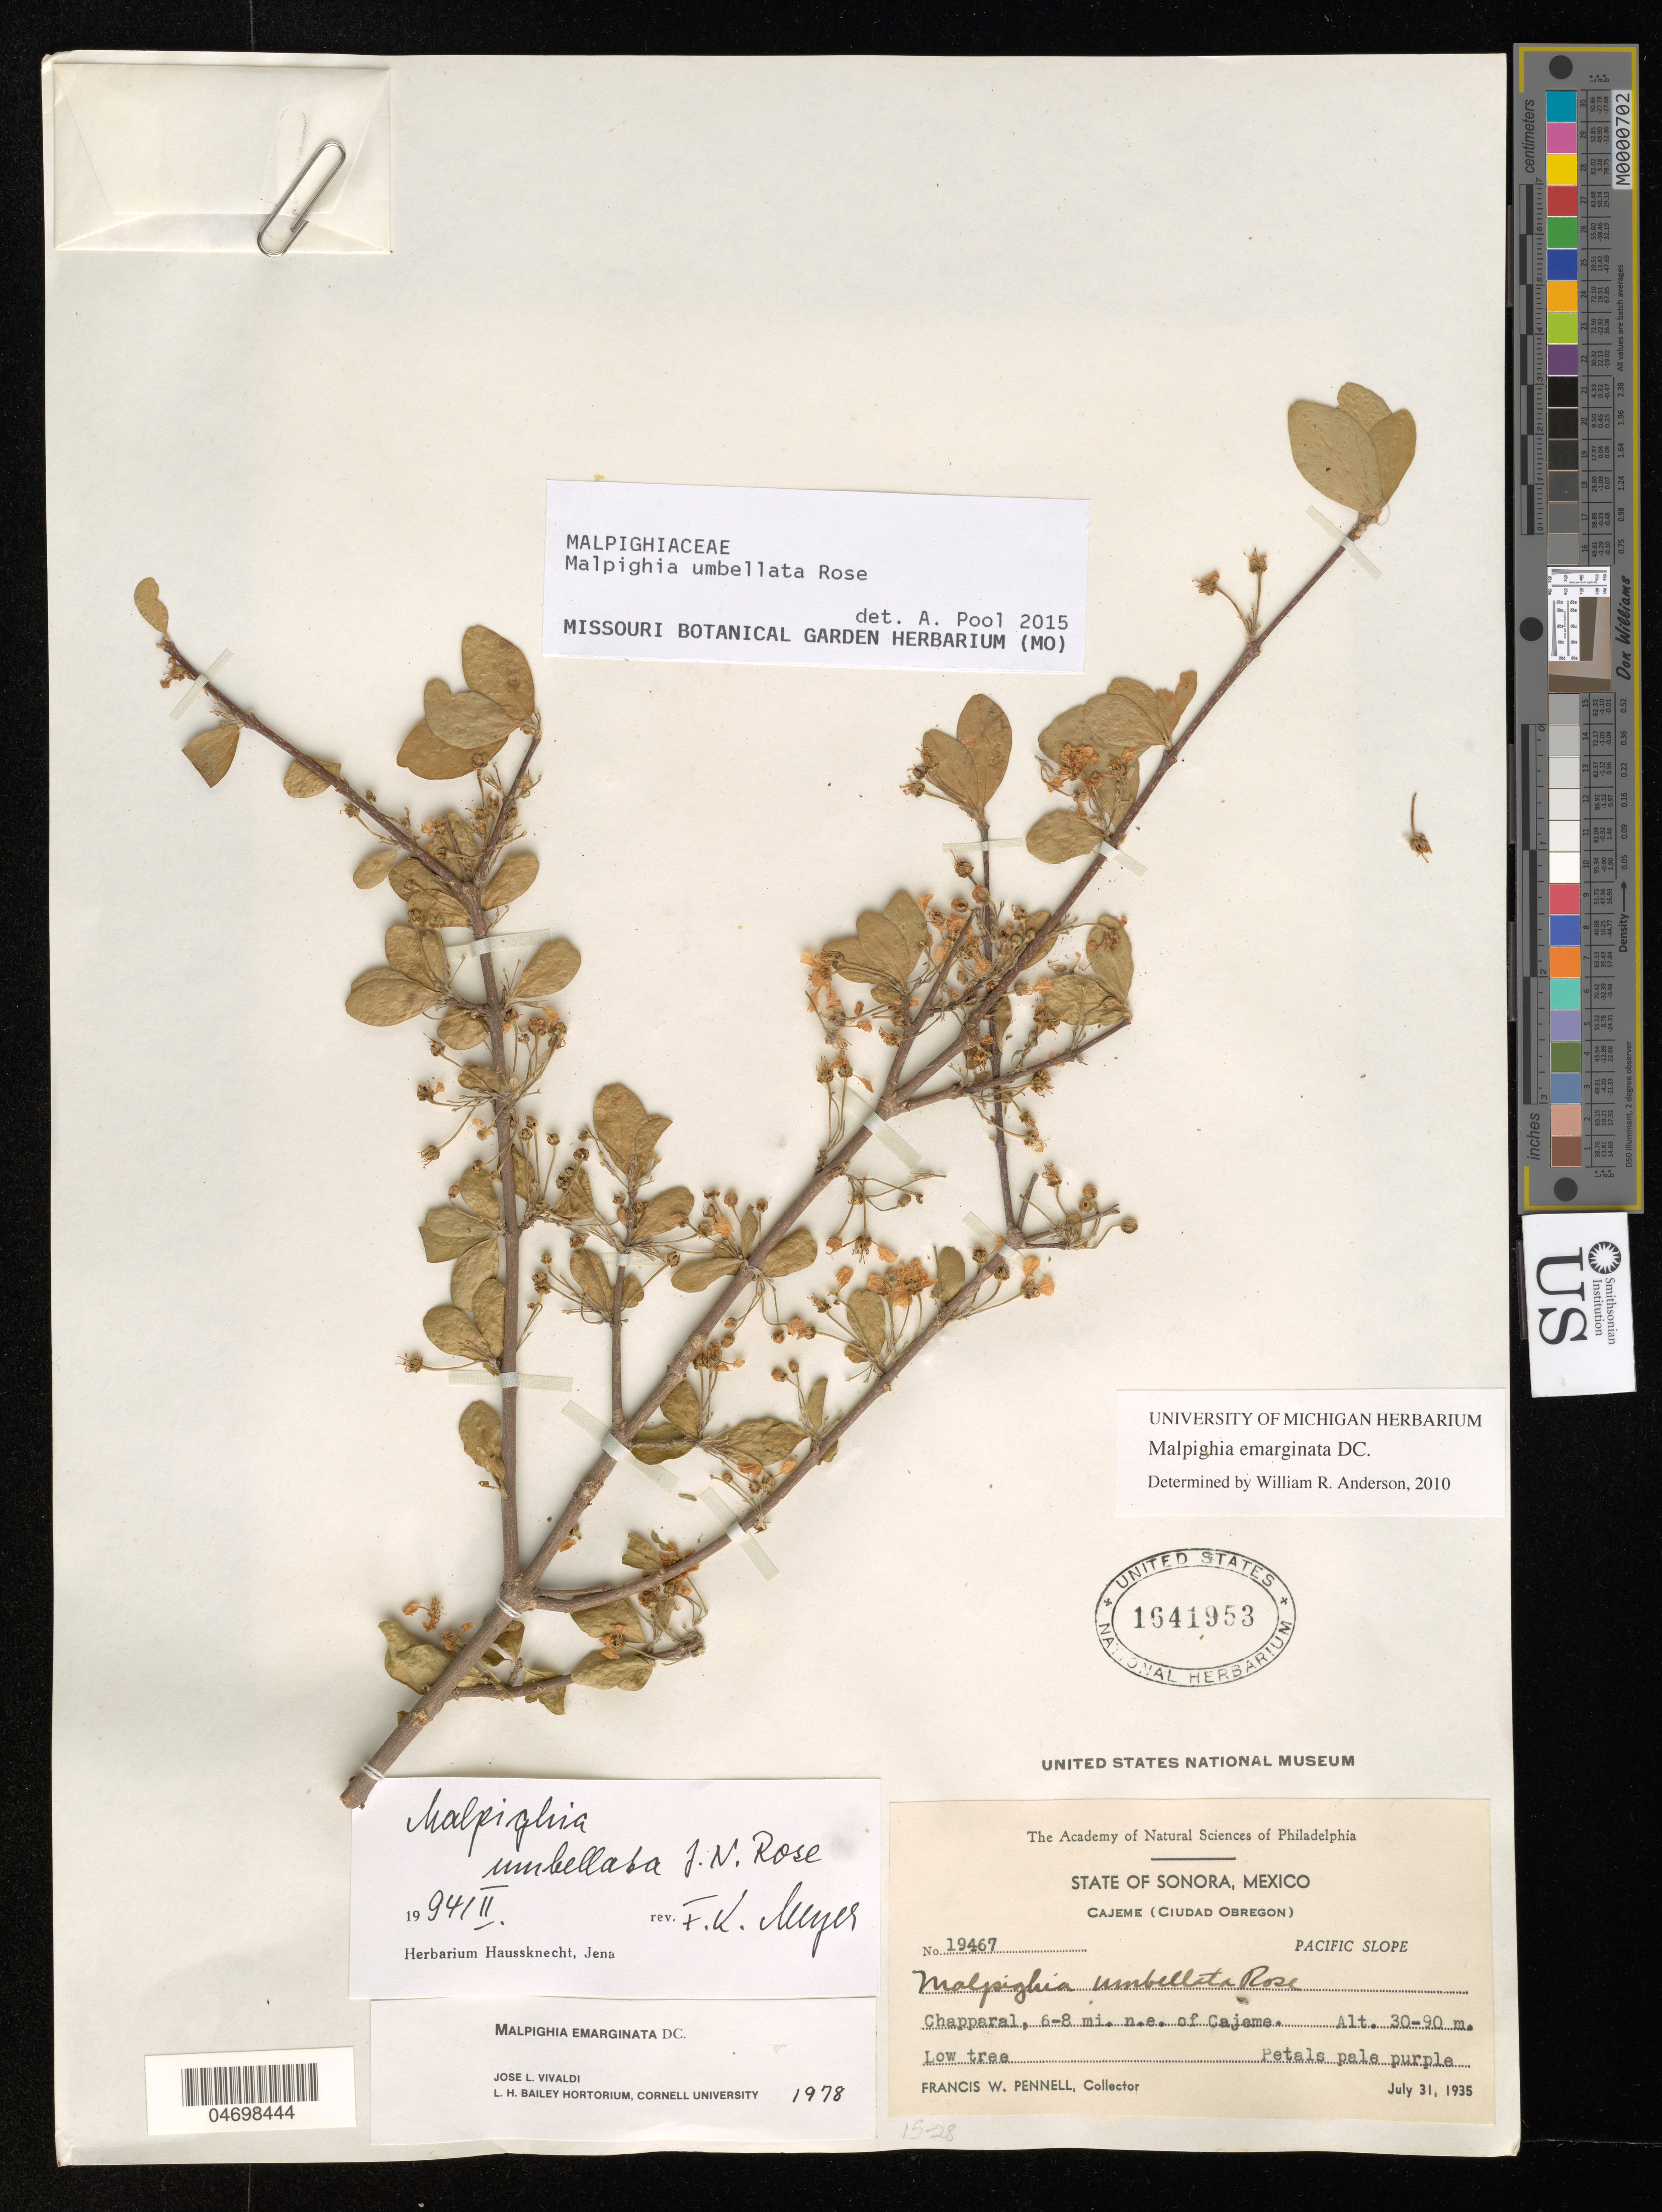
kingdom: Plantae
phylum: Tracheophyta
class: Magnoliopsida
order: Malpighiales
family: Malpighiaceae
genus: Malpighia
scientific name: Malpighia umbellata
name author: Rose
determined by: Pool, A., (MO), Missouri Botanical Garden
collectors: F. W. Pennell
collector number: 19467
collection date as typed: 31 Jul 1935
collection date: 1935-07-31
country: Mexico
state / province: Sonora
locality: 6-8 mi. NE of Cajeme (Ciudad Obregón). State of Sonora. Pacific Slope.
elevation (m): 90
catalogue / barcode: US 1641953